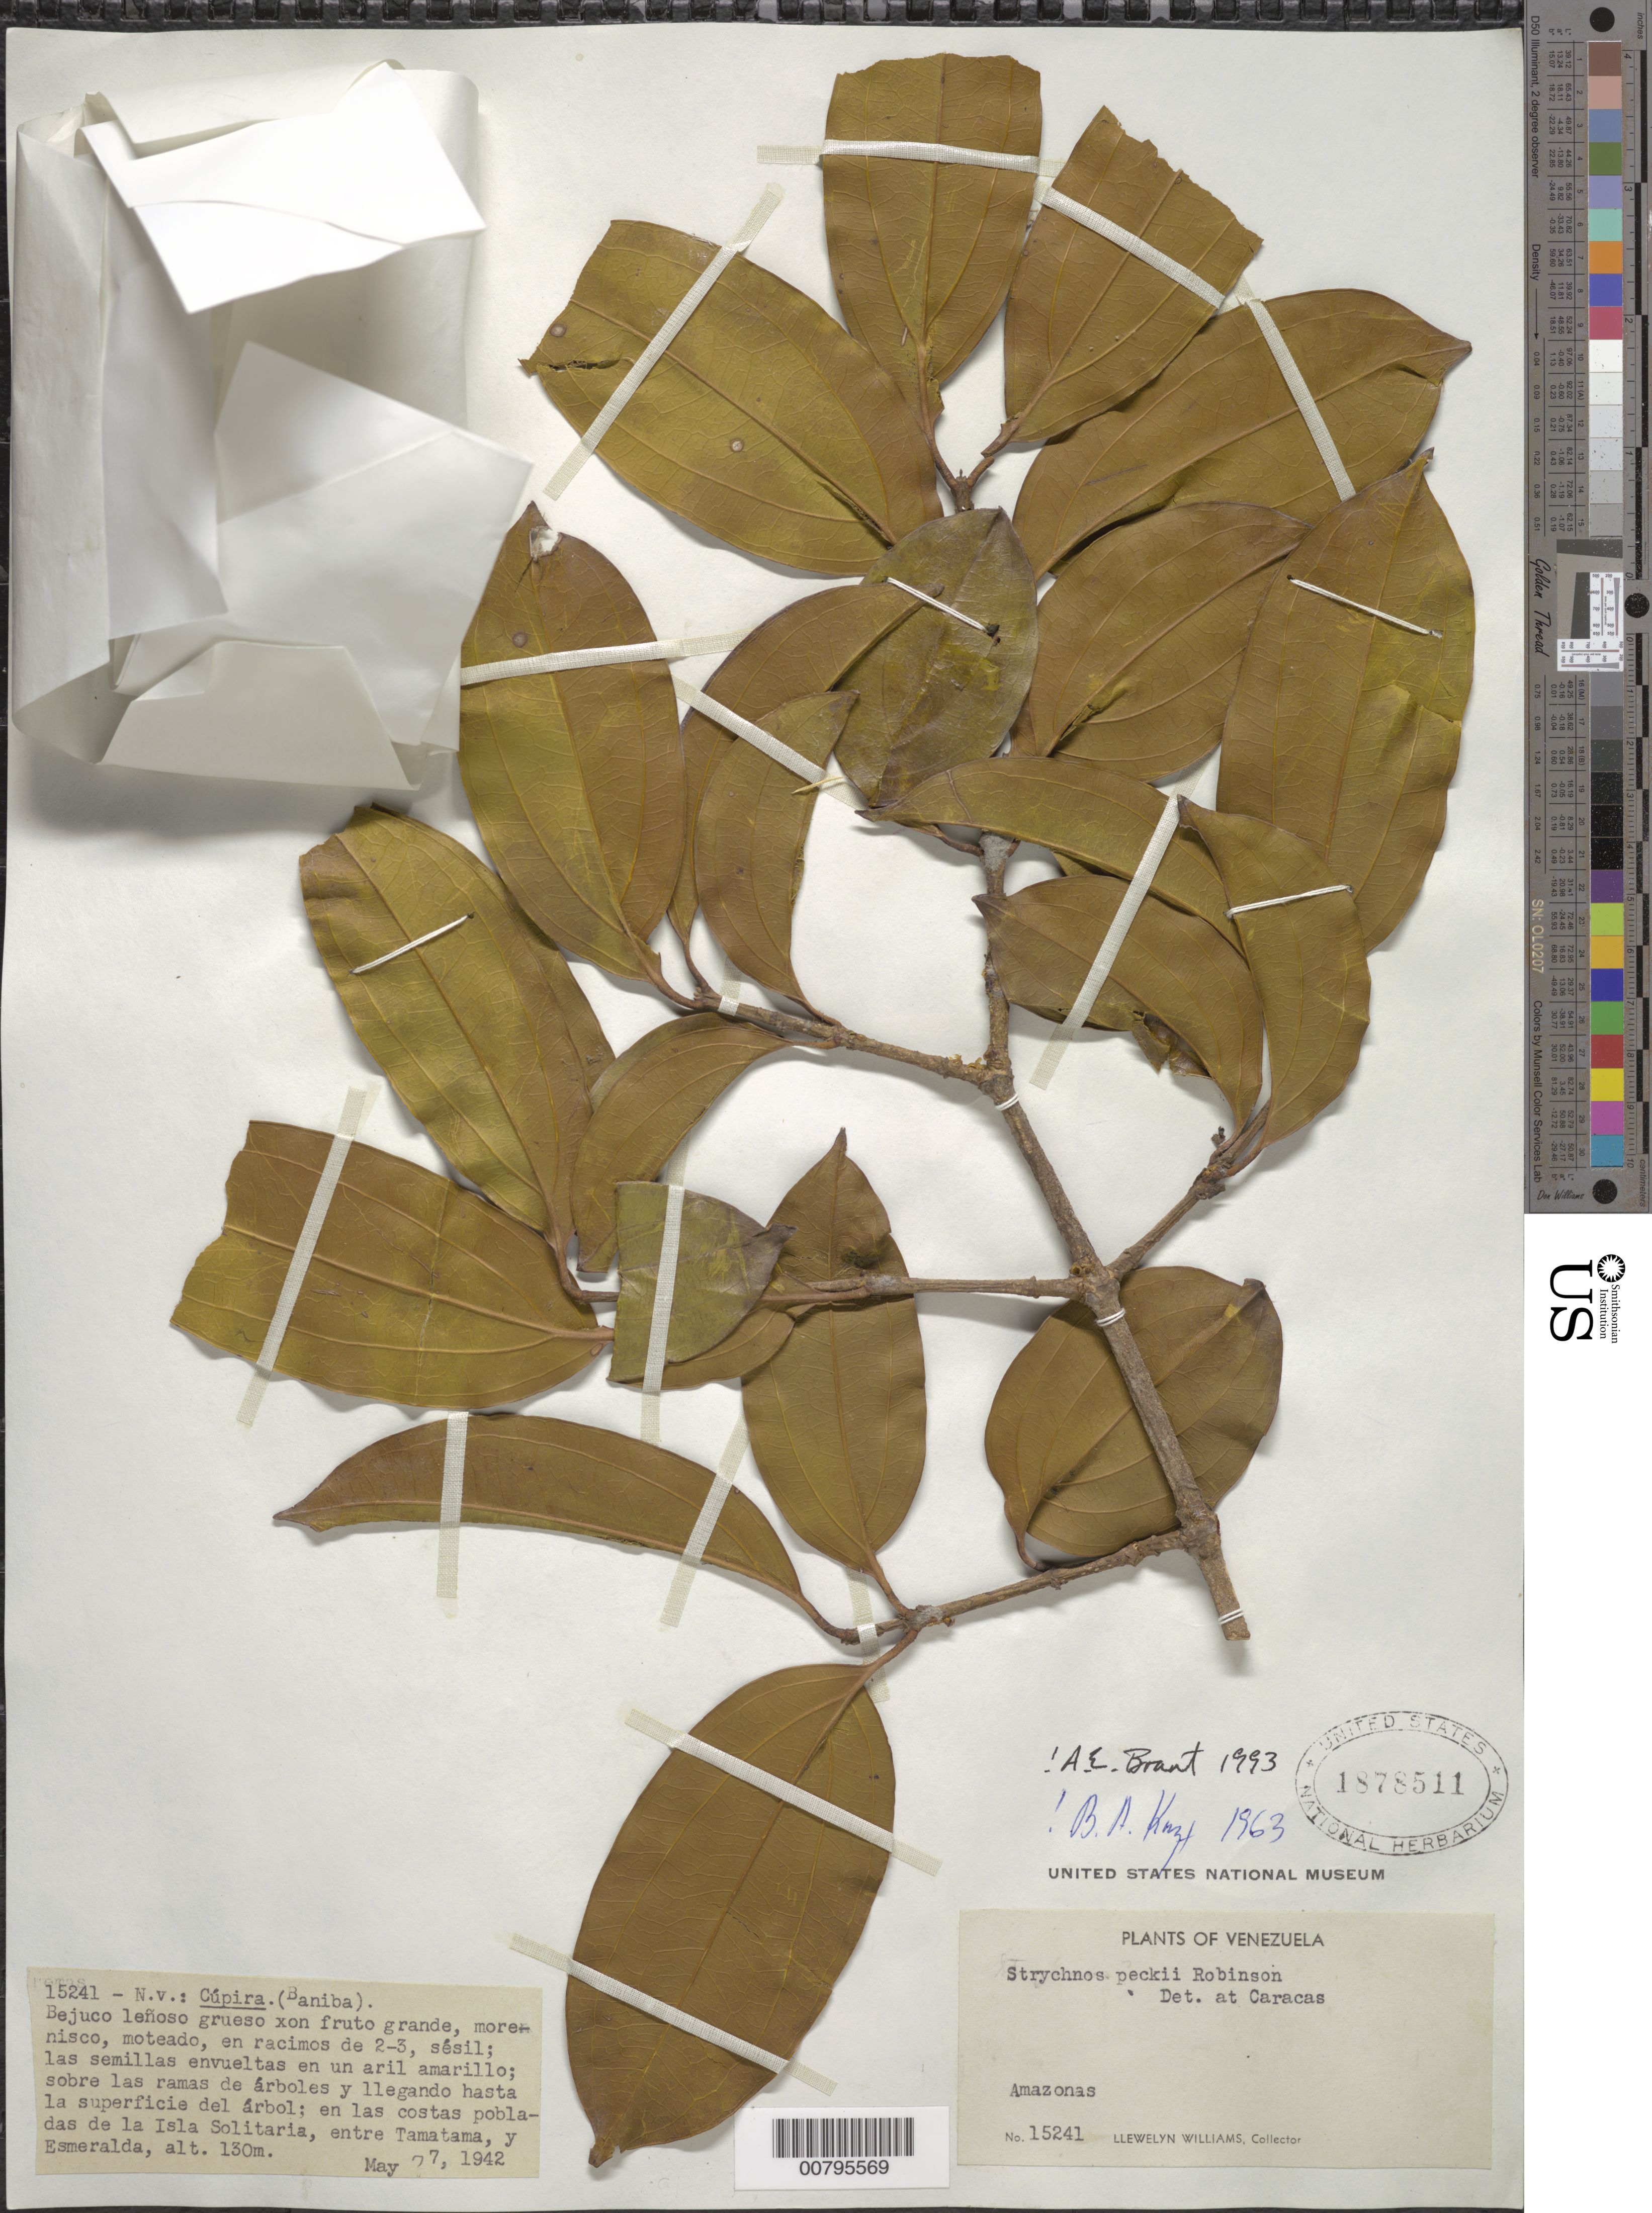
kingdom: Plantae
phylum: Tracheophyta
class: Magnoliopsida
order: Gentianales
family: Loganiaceae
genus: Strychnos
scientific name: Strychnos peckii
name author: B.L. Rob.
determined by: Brant, A. E.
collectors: Ll. Williams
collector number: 15241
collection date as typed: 7-May-42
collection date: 1942-05-07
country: Venezuela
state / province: Amazonas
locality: Isla Solitaria, entre Tamatama y Esmeralda, Alto Orinoco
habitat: Las costas pobladas de la isla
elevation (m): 130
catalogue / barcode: US 1878511